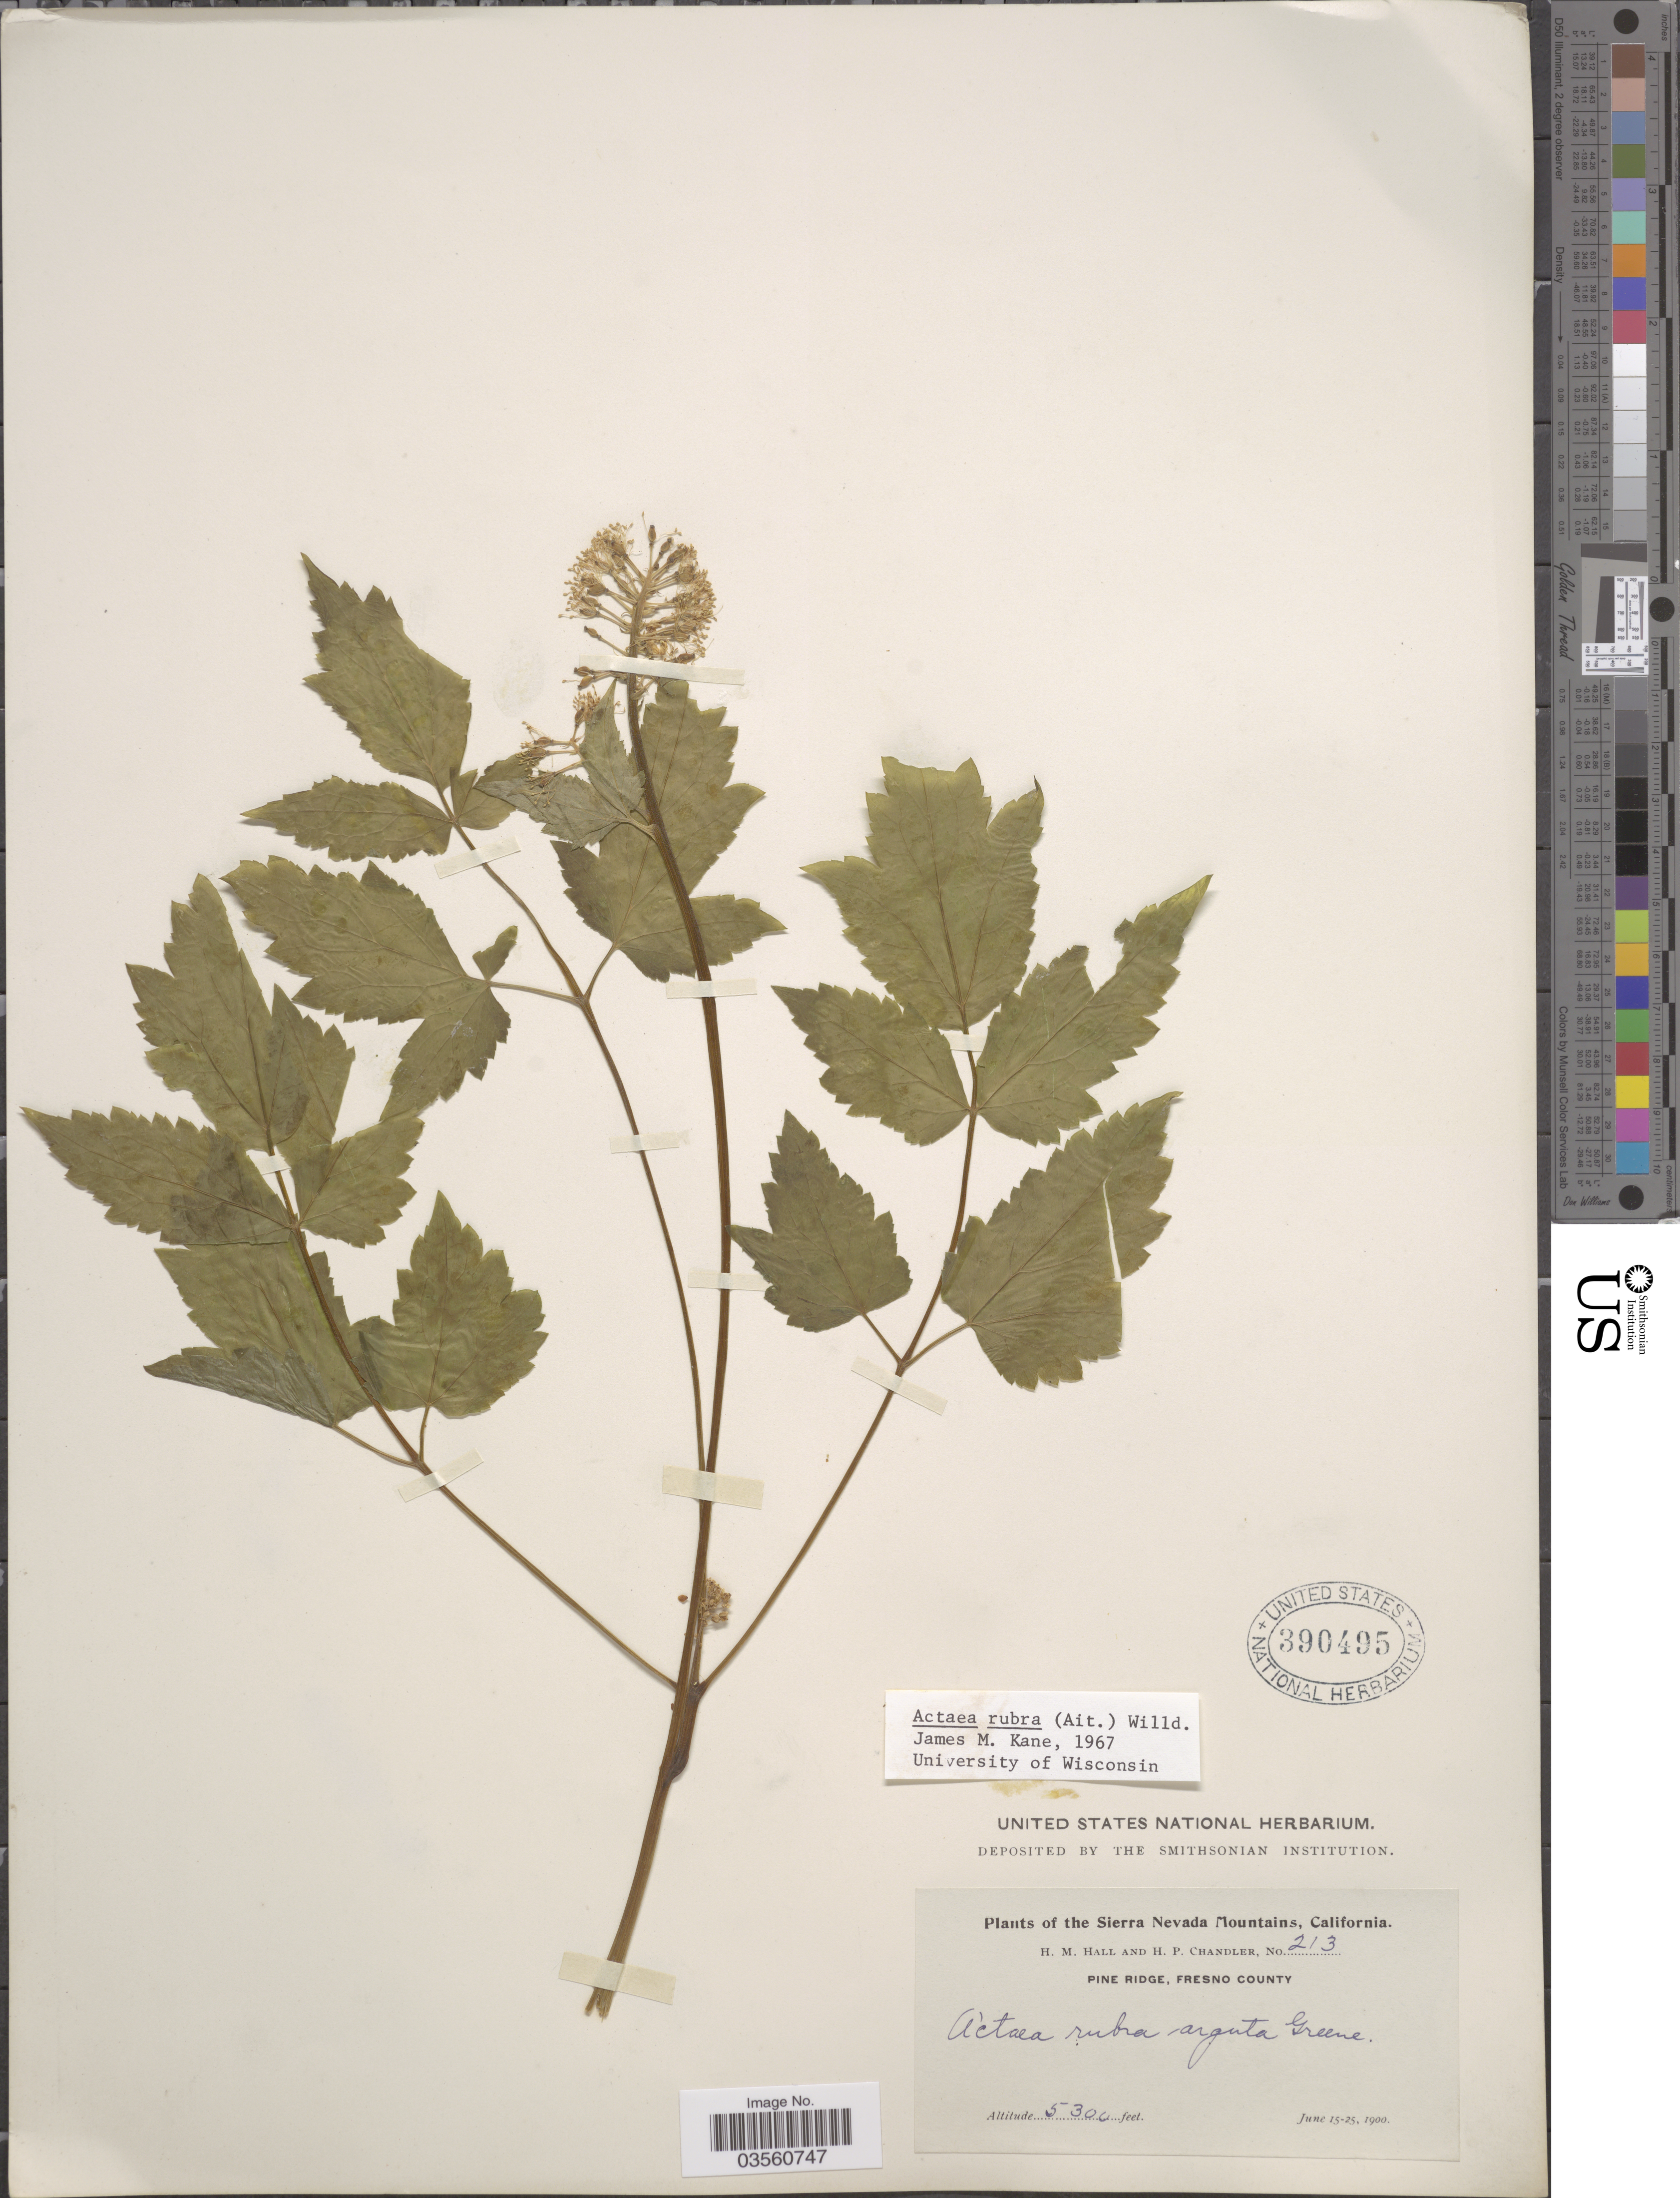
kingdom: Plantae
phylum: Tracheophyta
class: Magnoliopsida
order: Ranunculales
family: Ranunculaceae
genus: Actaea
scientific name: Actaea rubra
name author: (Aiton) Willd.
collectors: H. M. Hall & H. Chandler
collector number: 213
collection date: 1900-06-15/1900-06-25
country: United States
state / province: California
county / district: Fresno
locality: Sierra Nevada Mountains. Pine ridge, Fresno County.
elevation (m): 1615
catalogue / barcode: US 390495